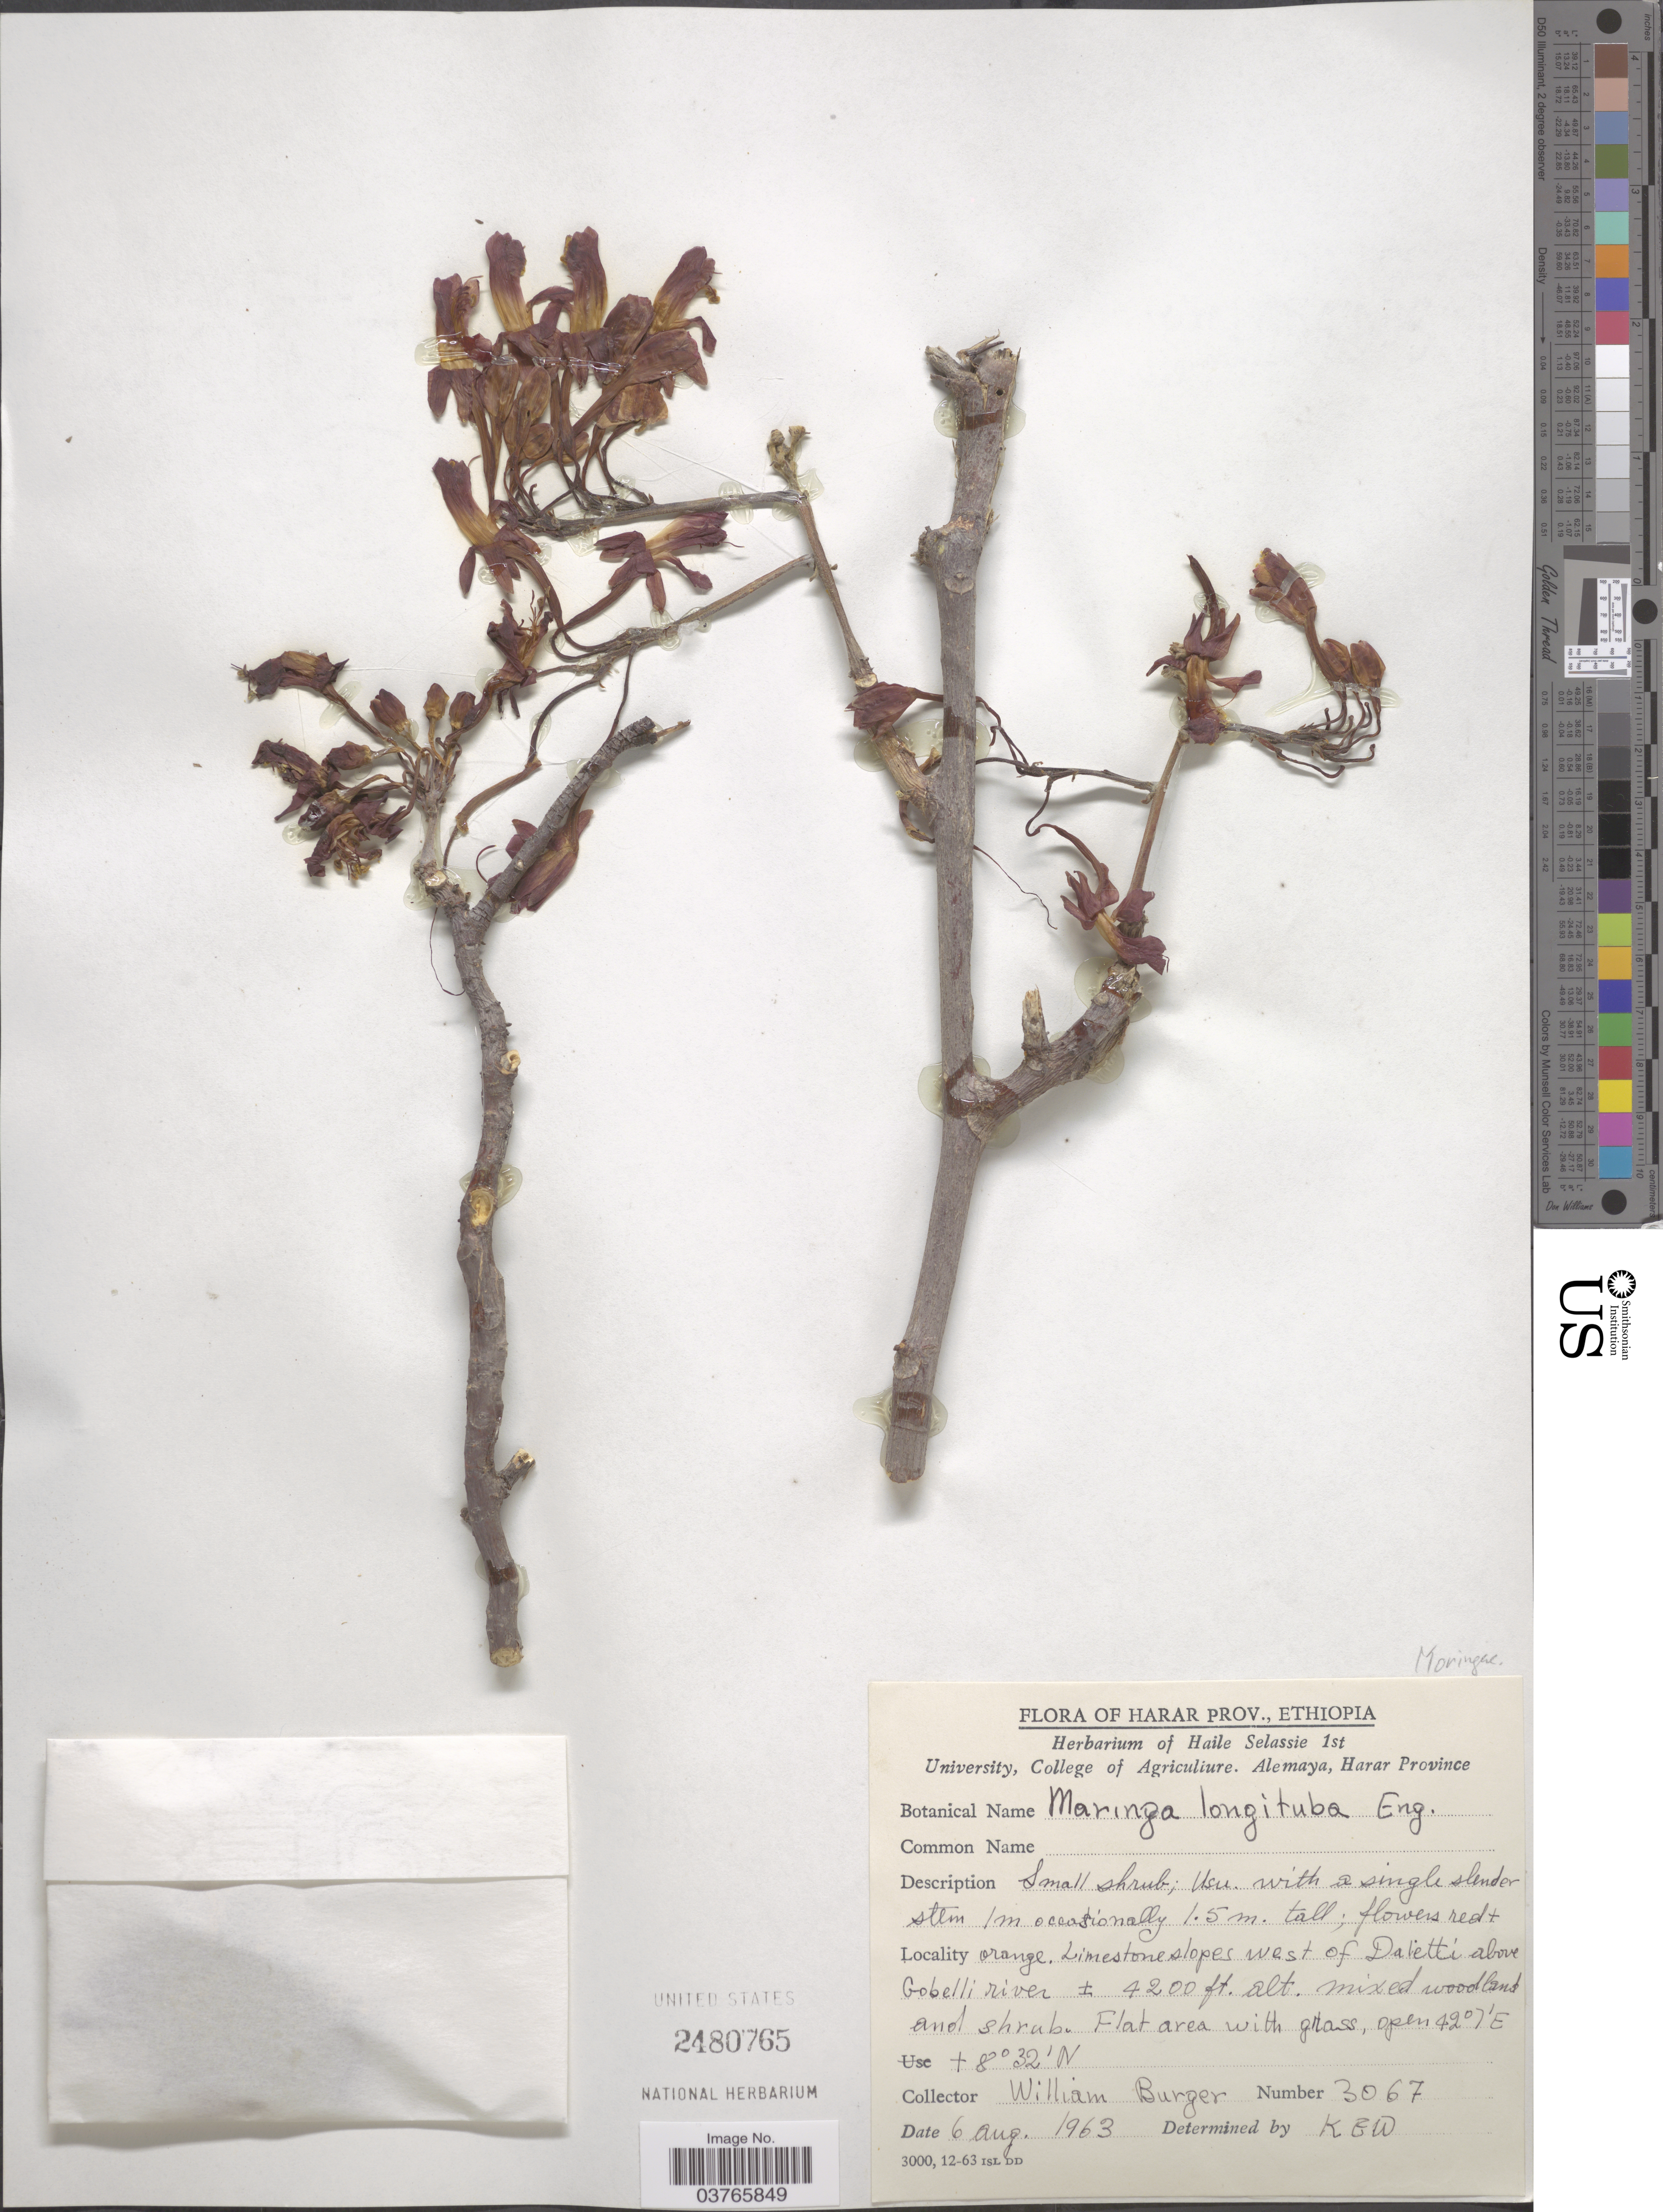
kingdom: Plantae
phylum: Tracheophyta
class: Magnoliopsida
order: Brassicales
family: Moringaceae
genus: Moringa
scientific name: Moringa longituba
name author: Engl.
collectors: W. Burger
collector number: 3067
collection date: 1963-08-06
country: Ethiopia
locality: Harar Prov. Limestone slopes west of Daletti above Gobelli river.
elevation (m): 1280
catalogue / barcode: US 2480765